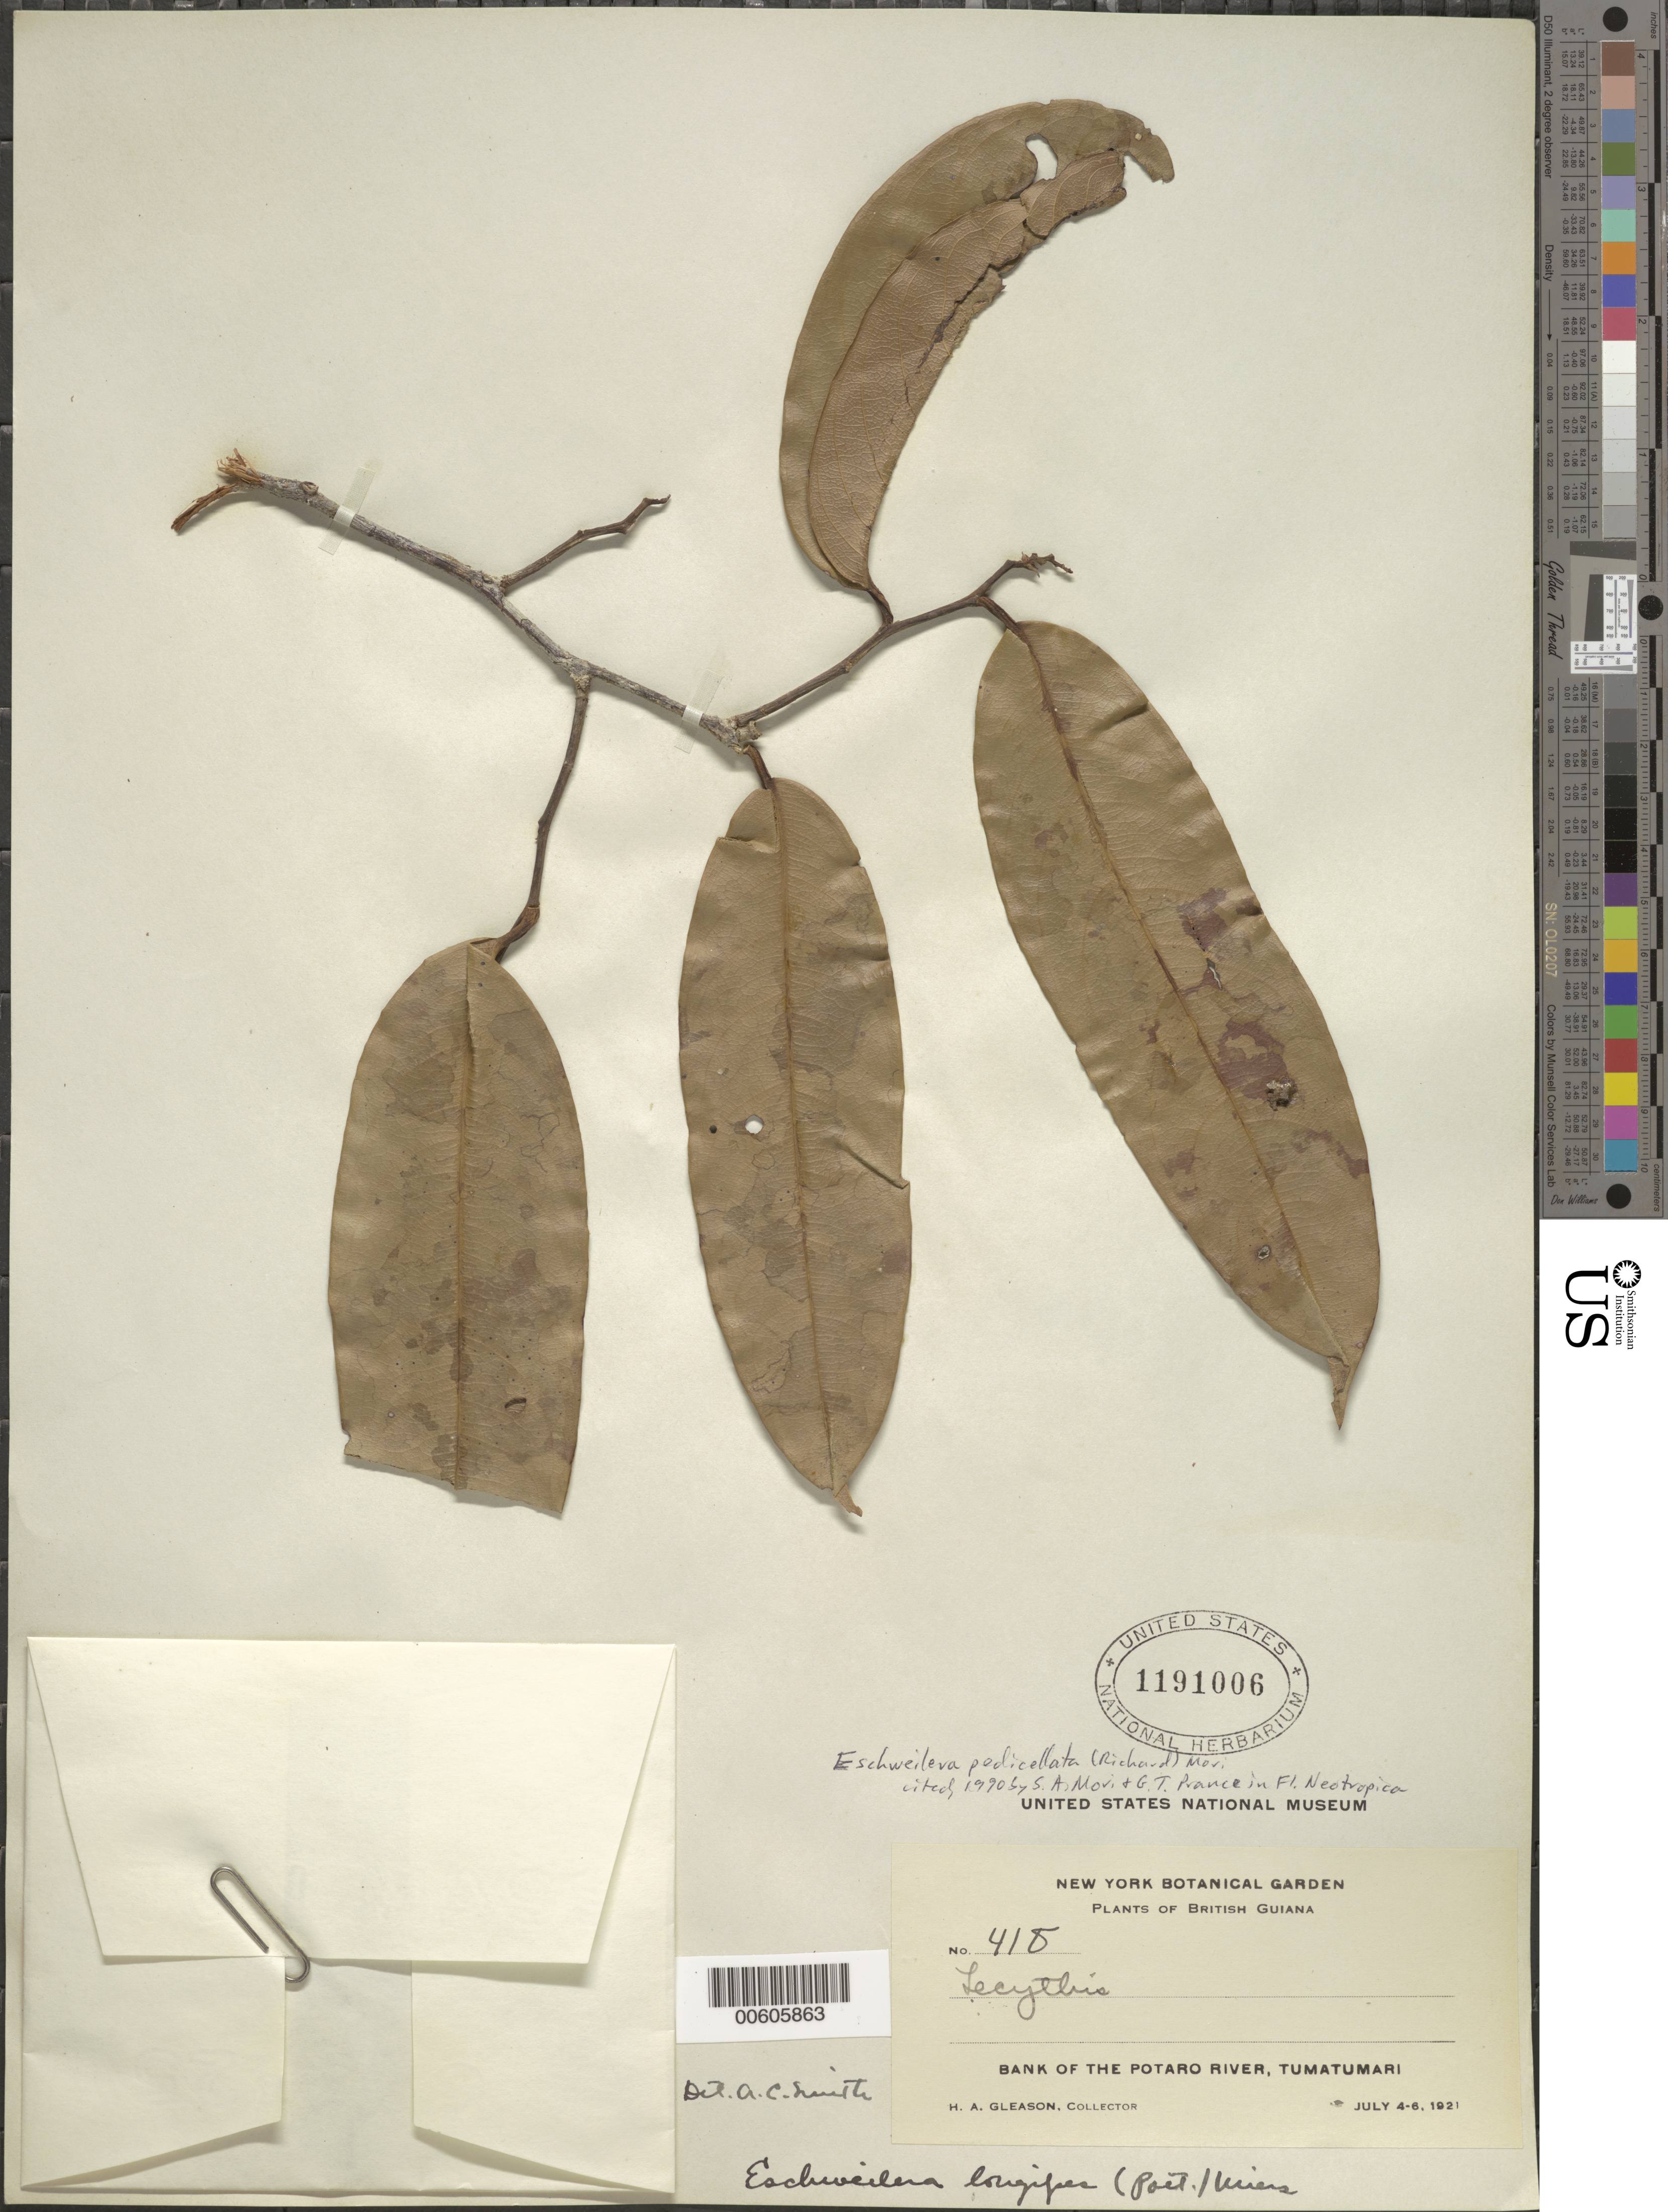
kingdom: Plantae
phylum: Tracheophyta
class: Magnoliopsida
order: Ericales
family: Lecythidaceae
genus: Eschweilera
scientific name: Eschweilera pedicellata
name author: (Rich.) S.A. Mori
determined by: Mori, Scott A.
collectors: H. A. Gleason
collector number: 418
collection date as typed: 4-Jul-21 to 6-Jul-21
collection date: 1921-07-04/1921-07-06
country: Guyana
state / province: Potaro-Siparuni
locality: Tumatumari Village, Potaro R.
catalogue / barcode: US 1191006